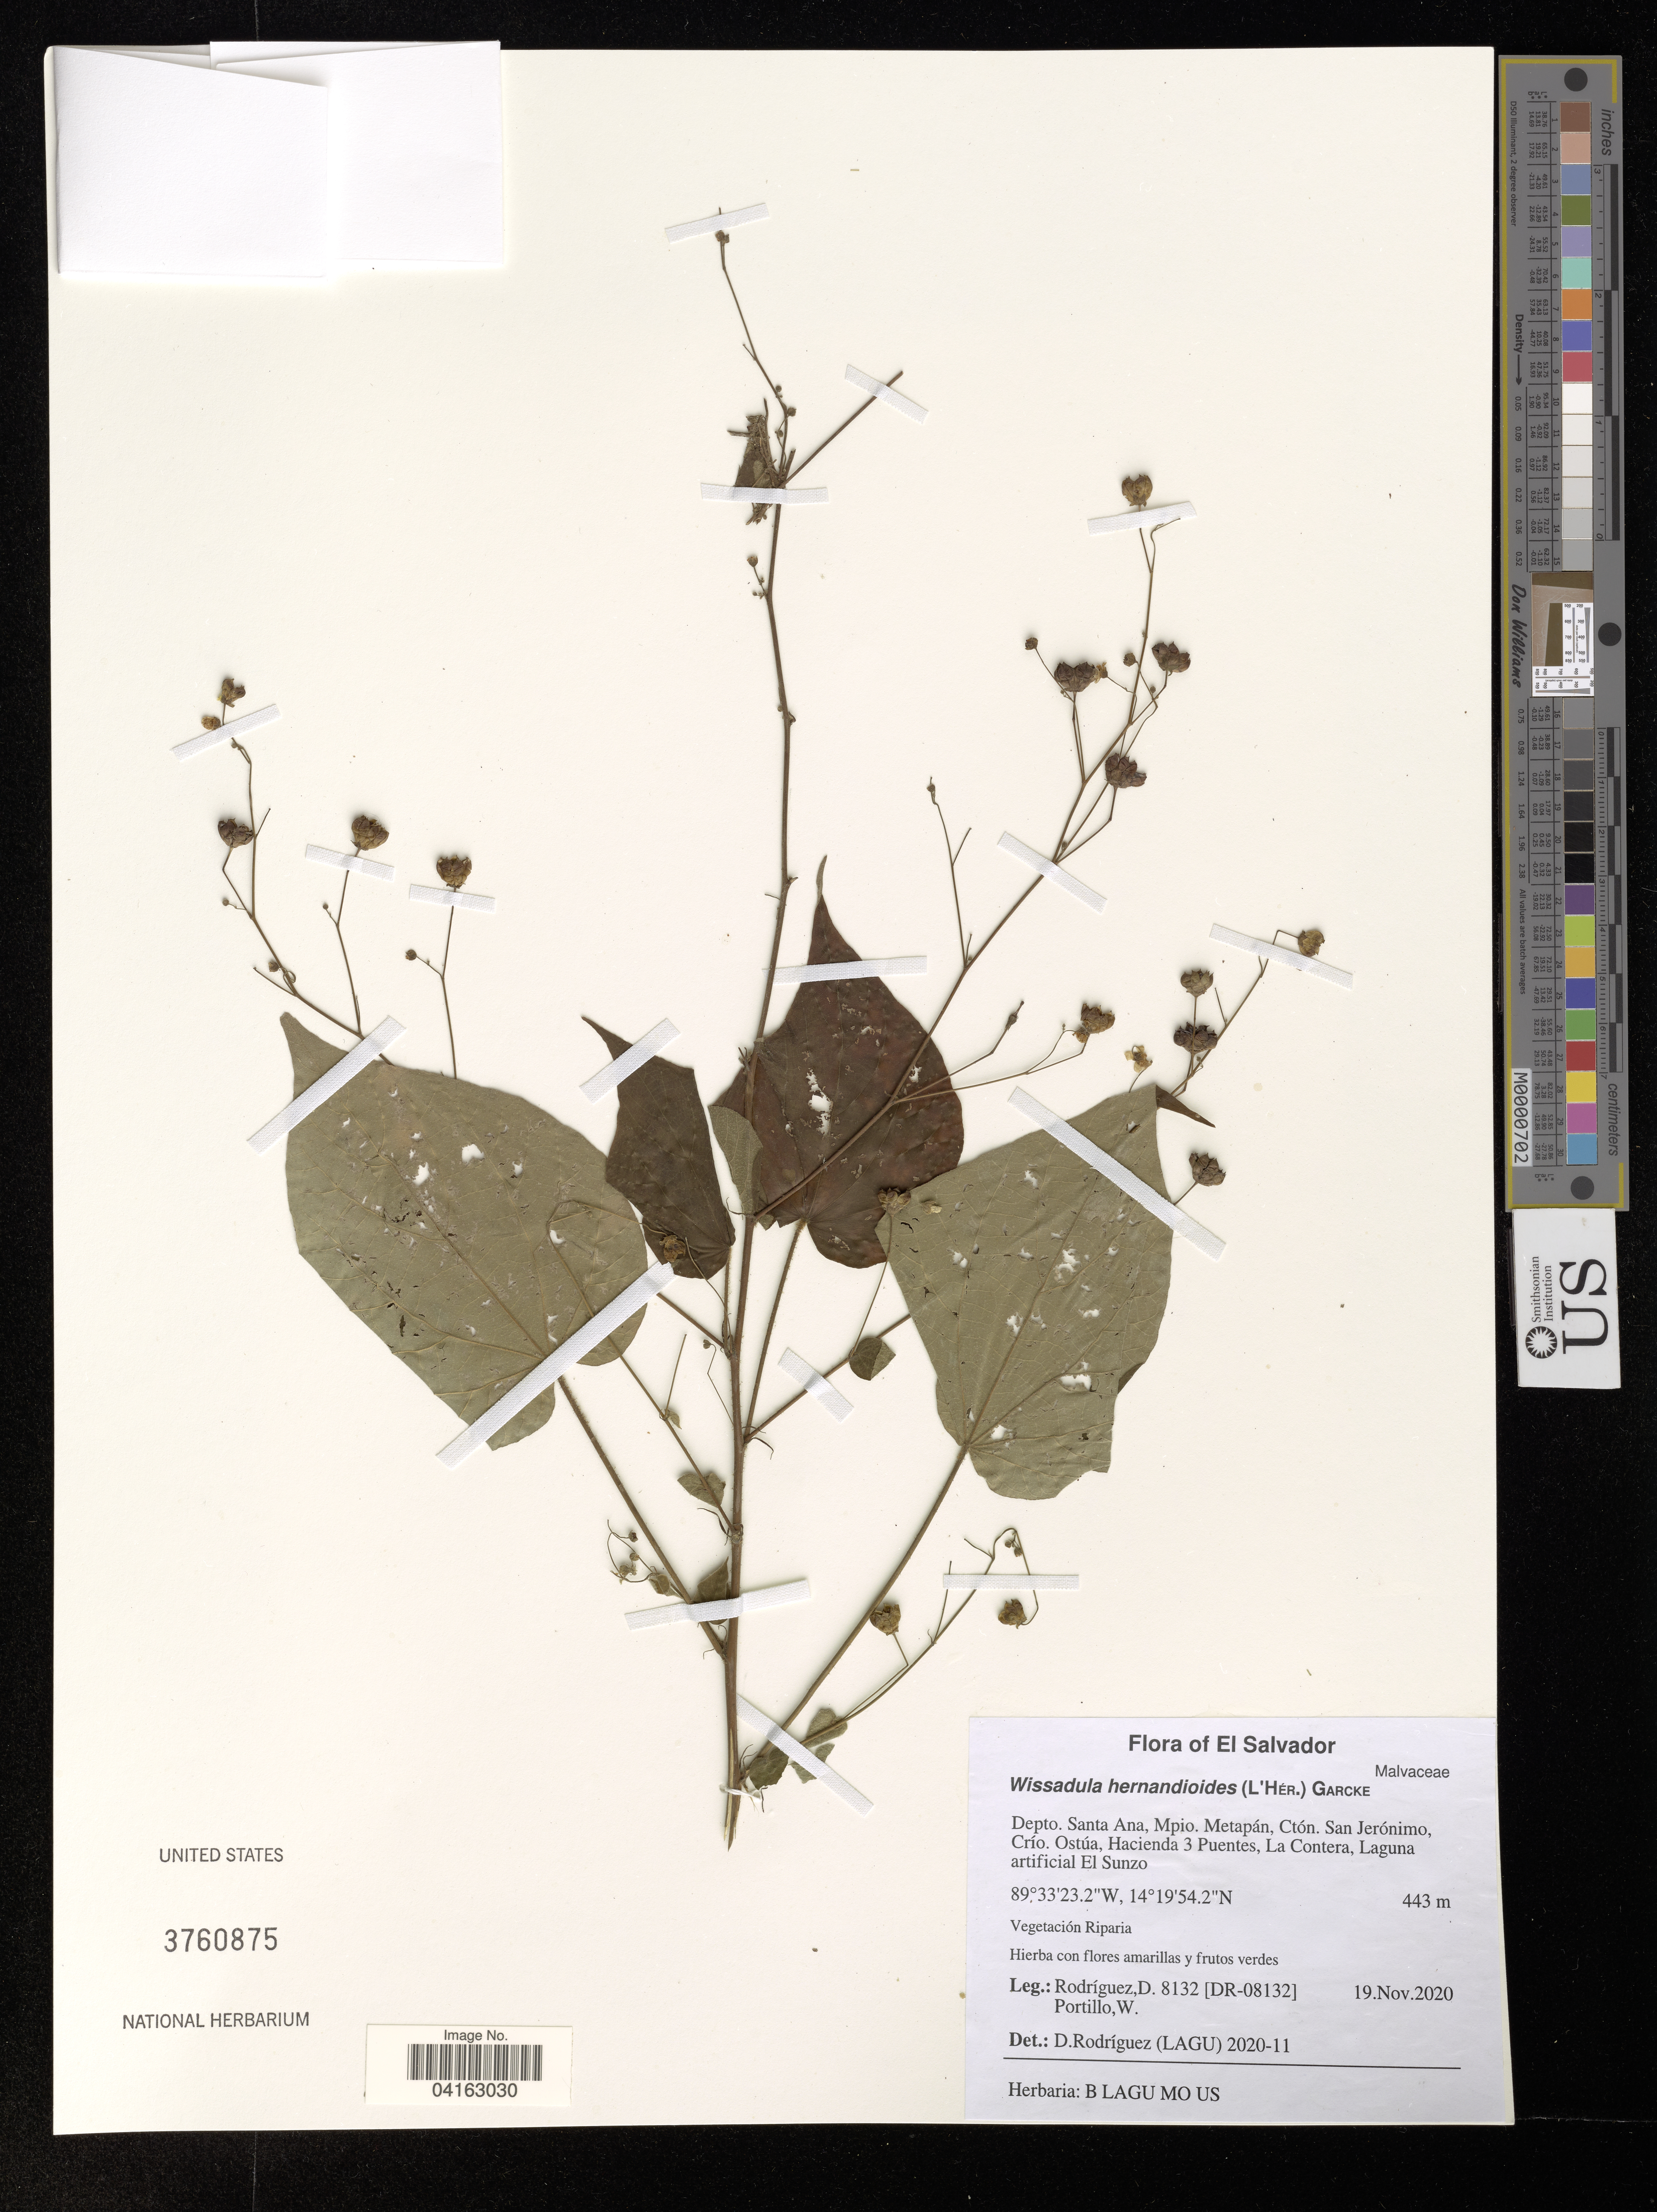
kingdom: Plantae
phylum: Tracheophyta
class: Magnoliopsida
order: Malvales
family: Malvaceae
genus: Wissadula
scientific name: Wissadula hernandioides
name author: (L'Hér.) Garcke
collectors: D. Rodriguez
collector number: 8132 / [DR-08132]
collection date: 2020-11-19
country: El Salvador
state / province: Santa Ana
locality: Depto. Santa Ana, Mpio. Metapán, Ctón. San Jerónimo, Crío. Ostúa, Hacienda 3 Puentes, La Contera, Laguna artificial El Sunzo.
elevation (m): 443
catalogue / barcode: US 3760875